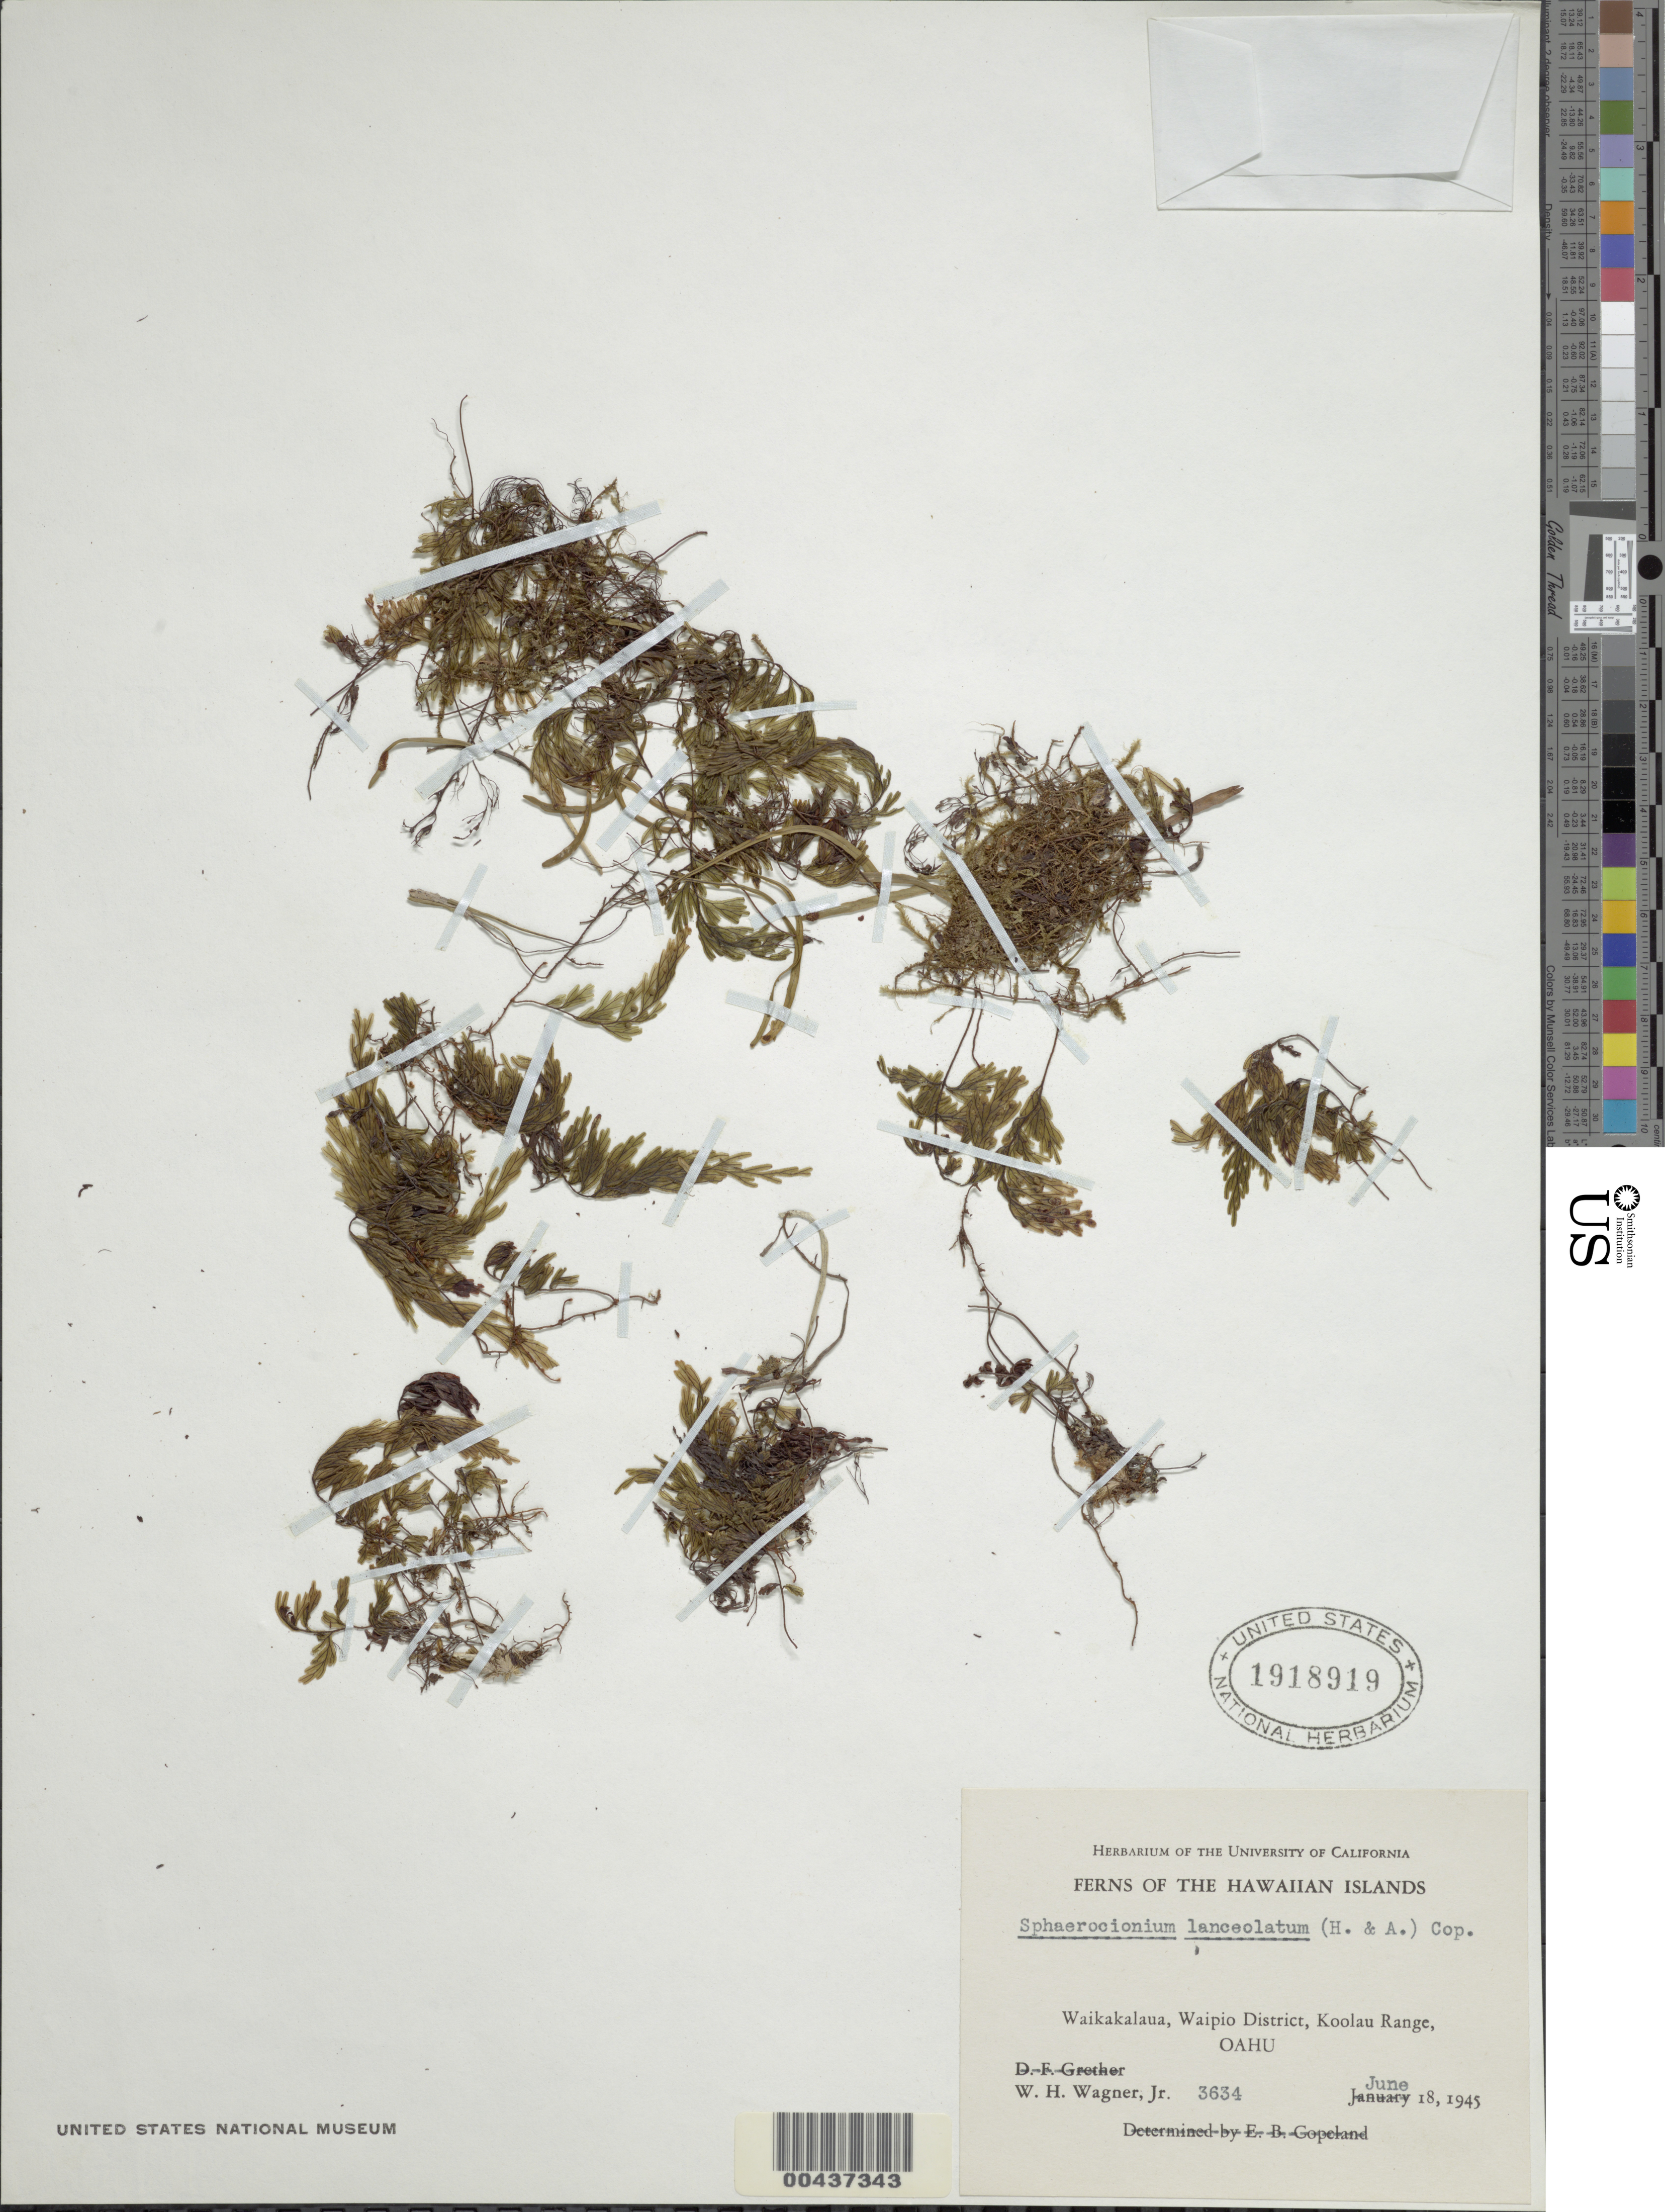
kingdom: Plantae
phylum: Tracheophyta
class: Polypodiopsida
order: Hymenophyllales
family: Hymenophyllaceae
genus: Hymenophyllum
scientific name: Hymenophyllum lanceolatum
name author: Hook. & Arn.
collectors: W. H. Wagner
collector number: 3634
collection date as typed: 18 Jun 1945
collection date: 1945-06-18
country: United States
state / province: Hawaii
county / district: Honolulu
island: Oahu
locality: Waikakalaua, Waipio District, Koolau Range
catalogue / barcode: US 1918919